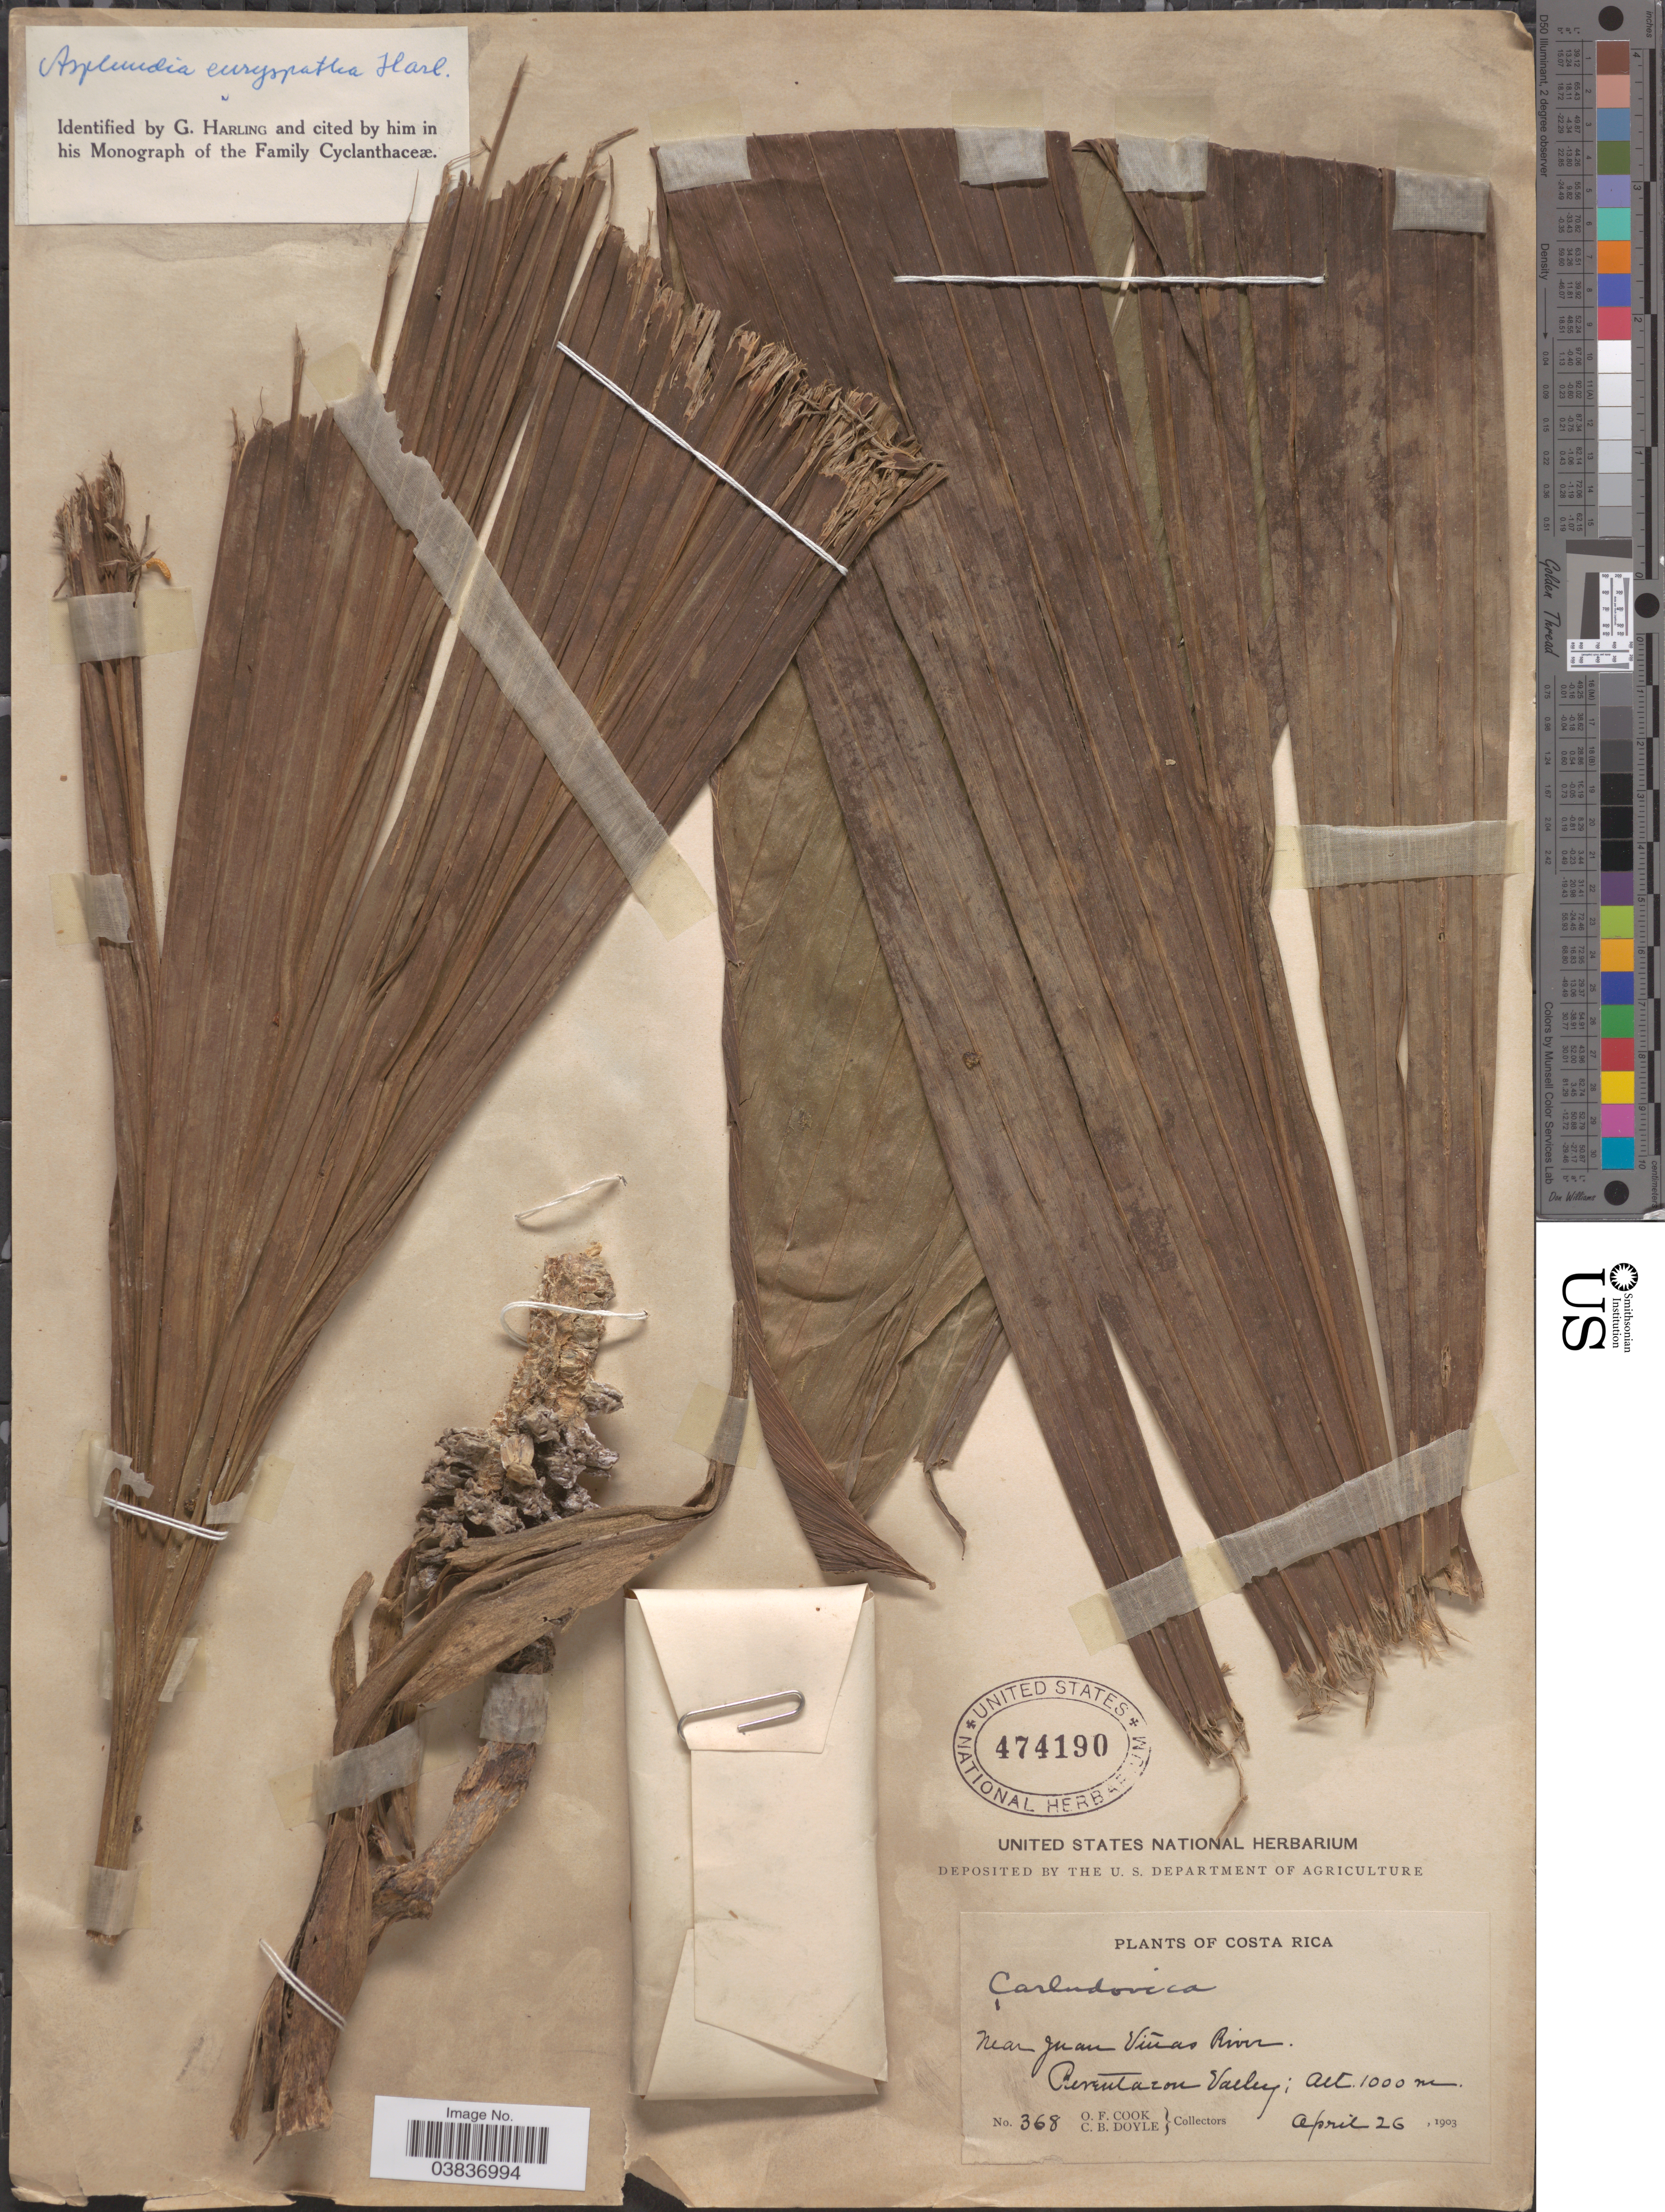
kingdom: Plantae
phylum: Tracheophyta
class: Liliopsida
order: Pandanales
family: Cyclanthaceae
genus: Asplundia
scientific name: Asplundia euryspatha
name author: Harling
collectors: O. F. Cook & C. Doyle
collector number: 368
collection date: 1903-04-26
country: Costa Rica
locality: Near Juan Viñas River. Pereutaron Valley.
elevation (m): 1000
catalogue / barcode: US 474190